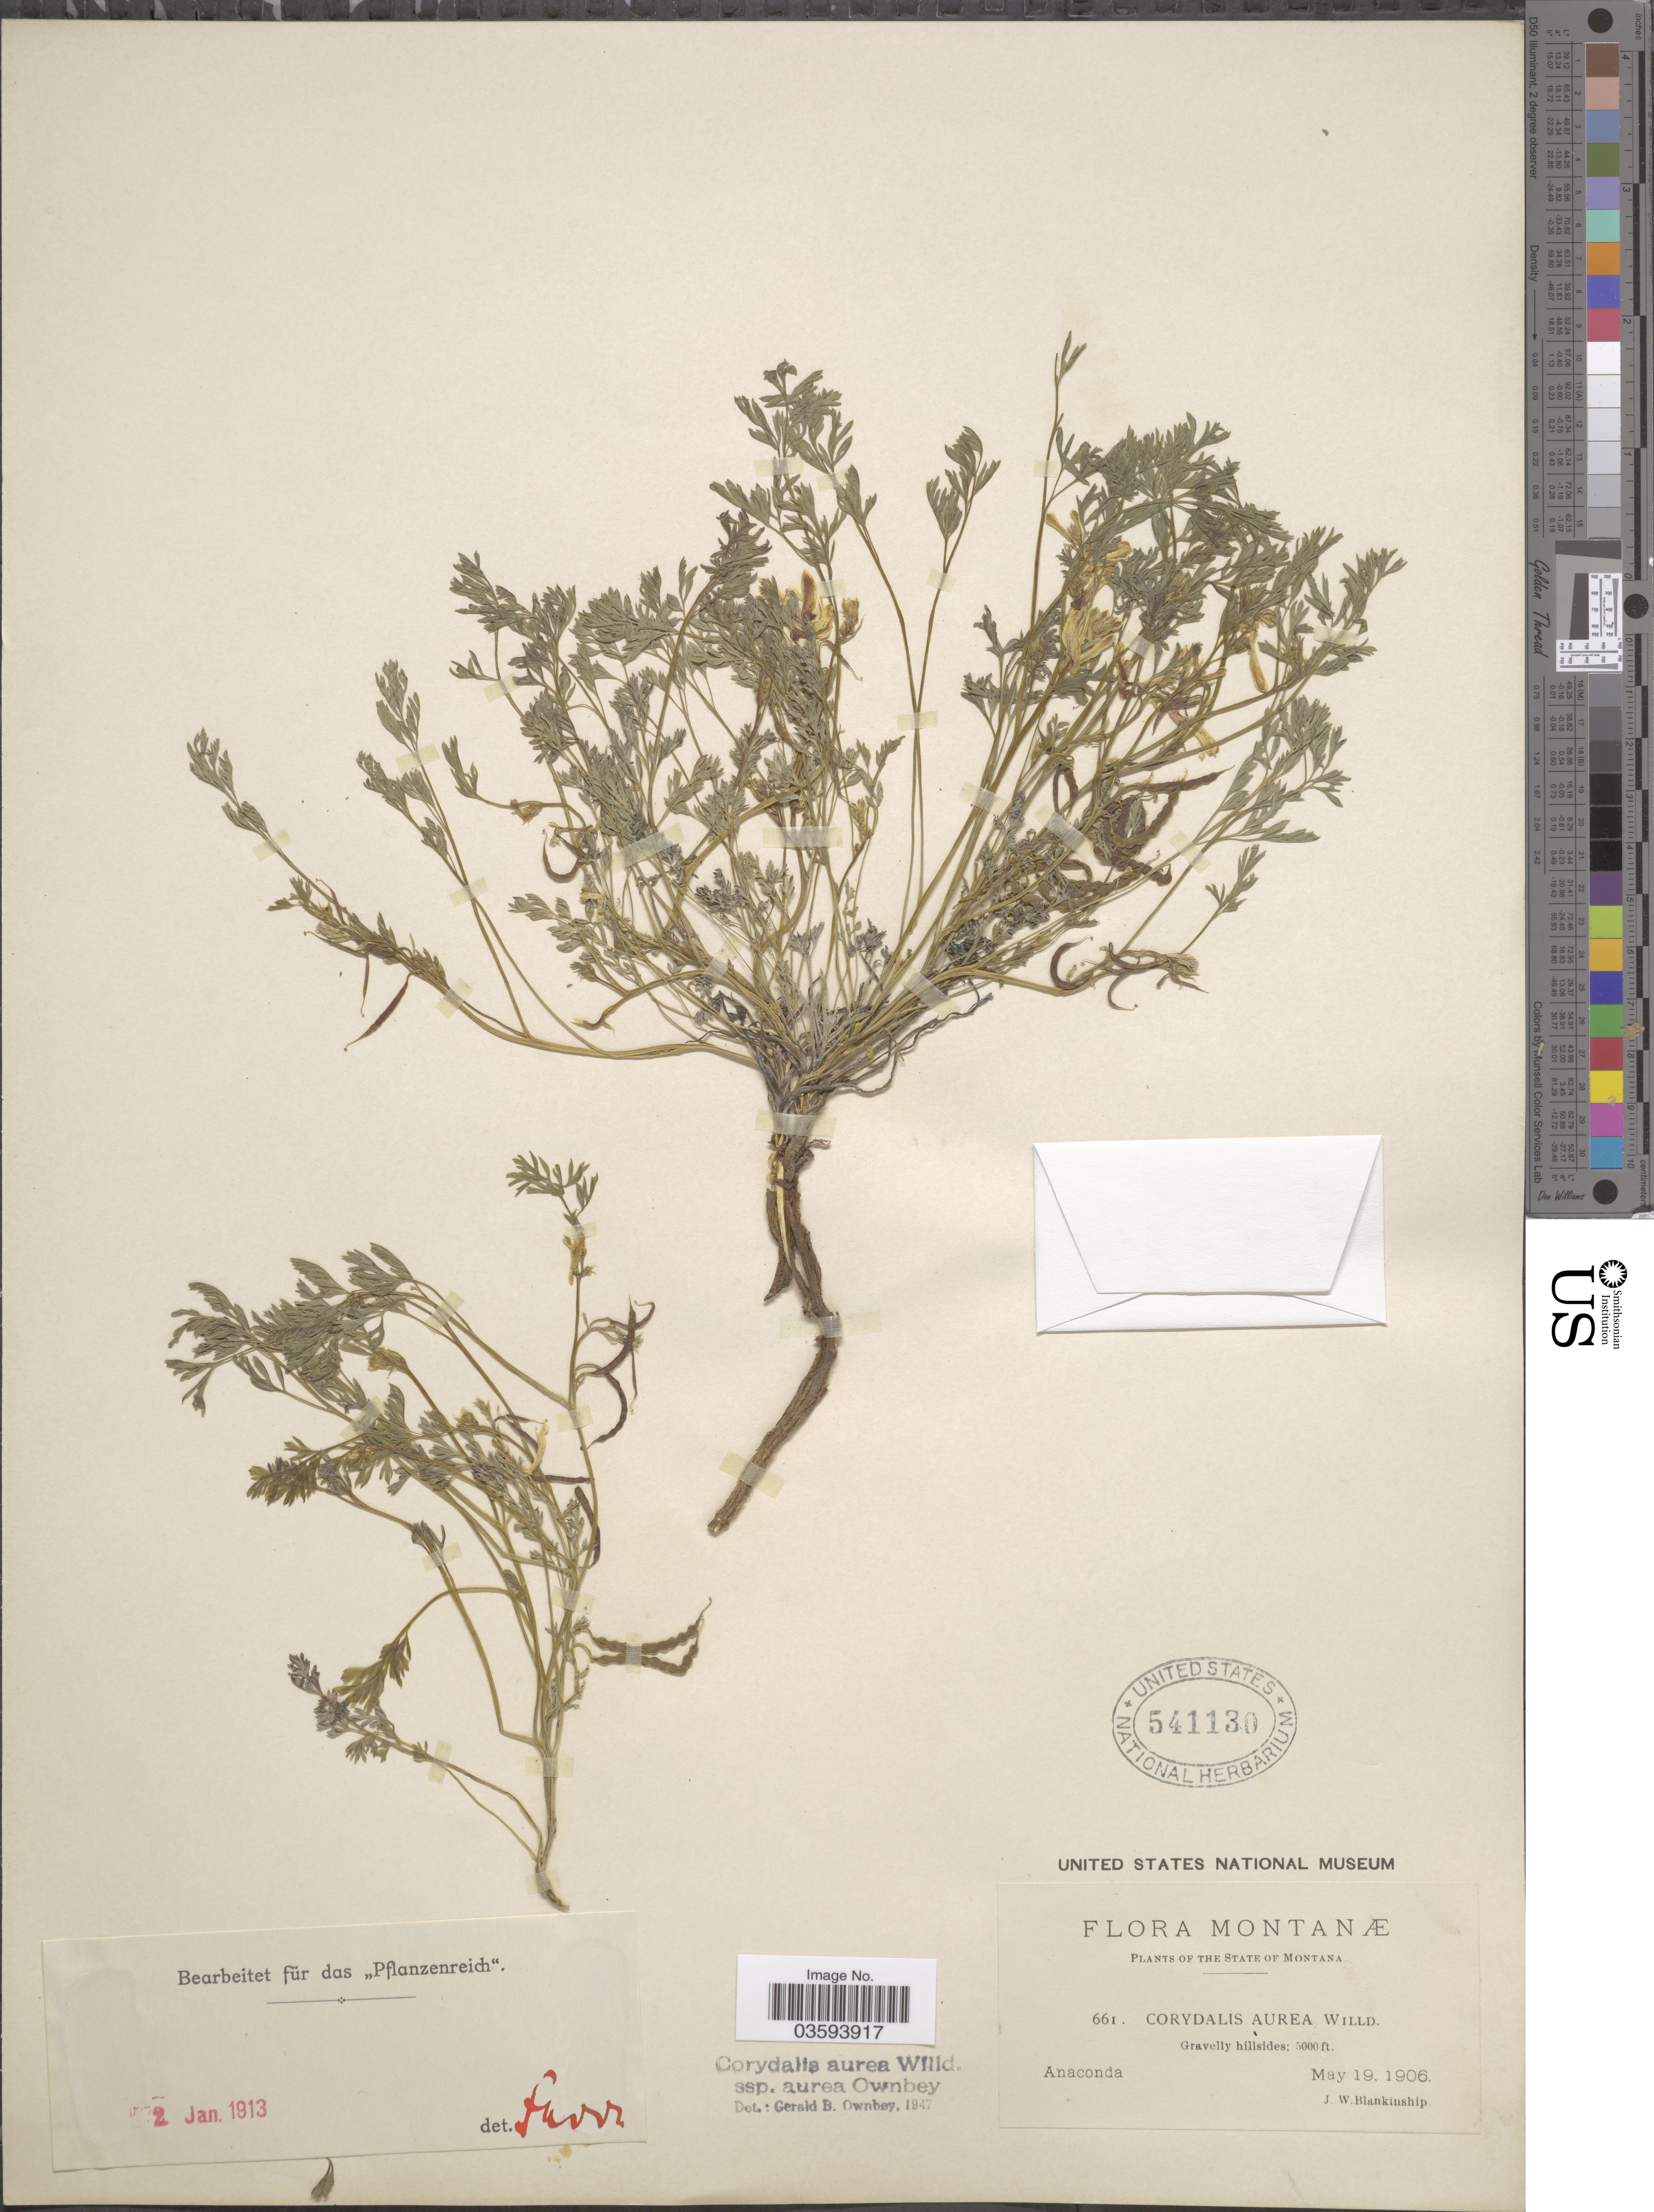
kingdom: Plantae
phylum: Tracheophyta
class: Magnoliopsida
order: Ranunculales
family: Papaveraceae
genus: Corydalis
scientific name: Corydalis aurea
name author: Willd.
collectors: J. W. Blankinship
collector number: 661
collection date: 1906-05-19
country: United States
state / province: Montana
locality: Gravelly hillsides. Anaconda.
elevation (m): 1524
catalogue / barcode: US 541130